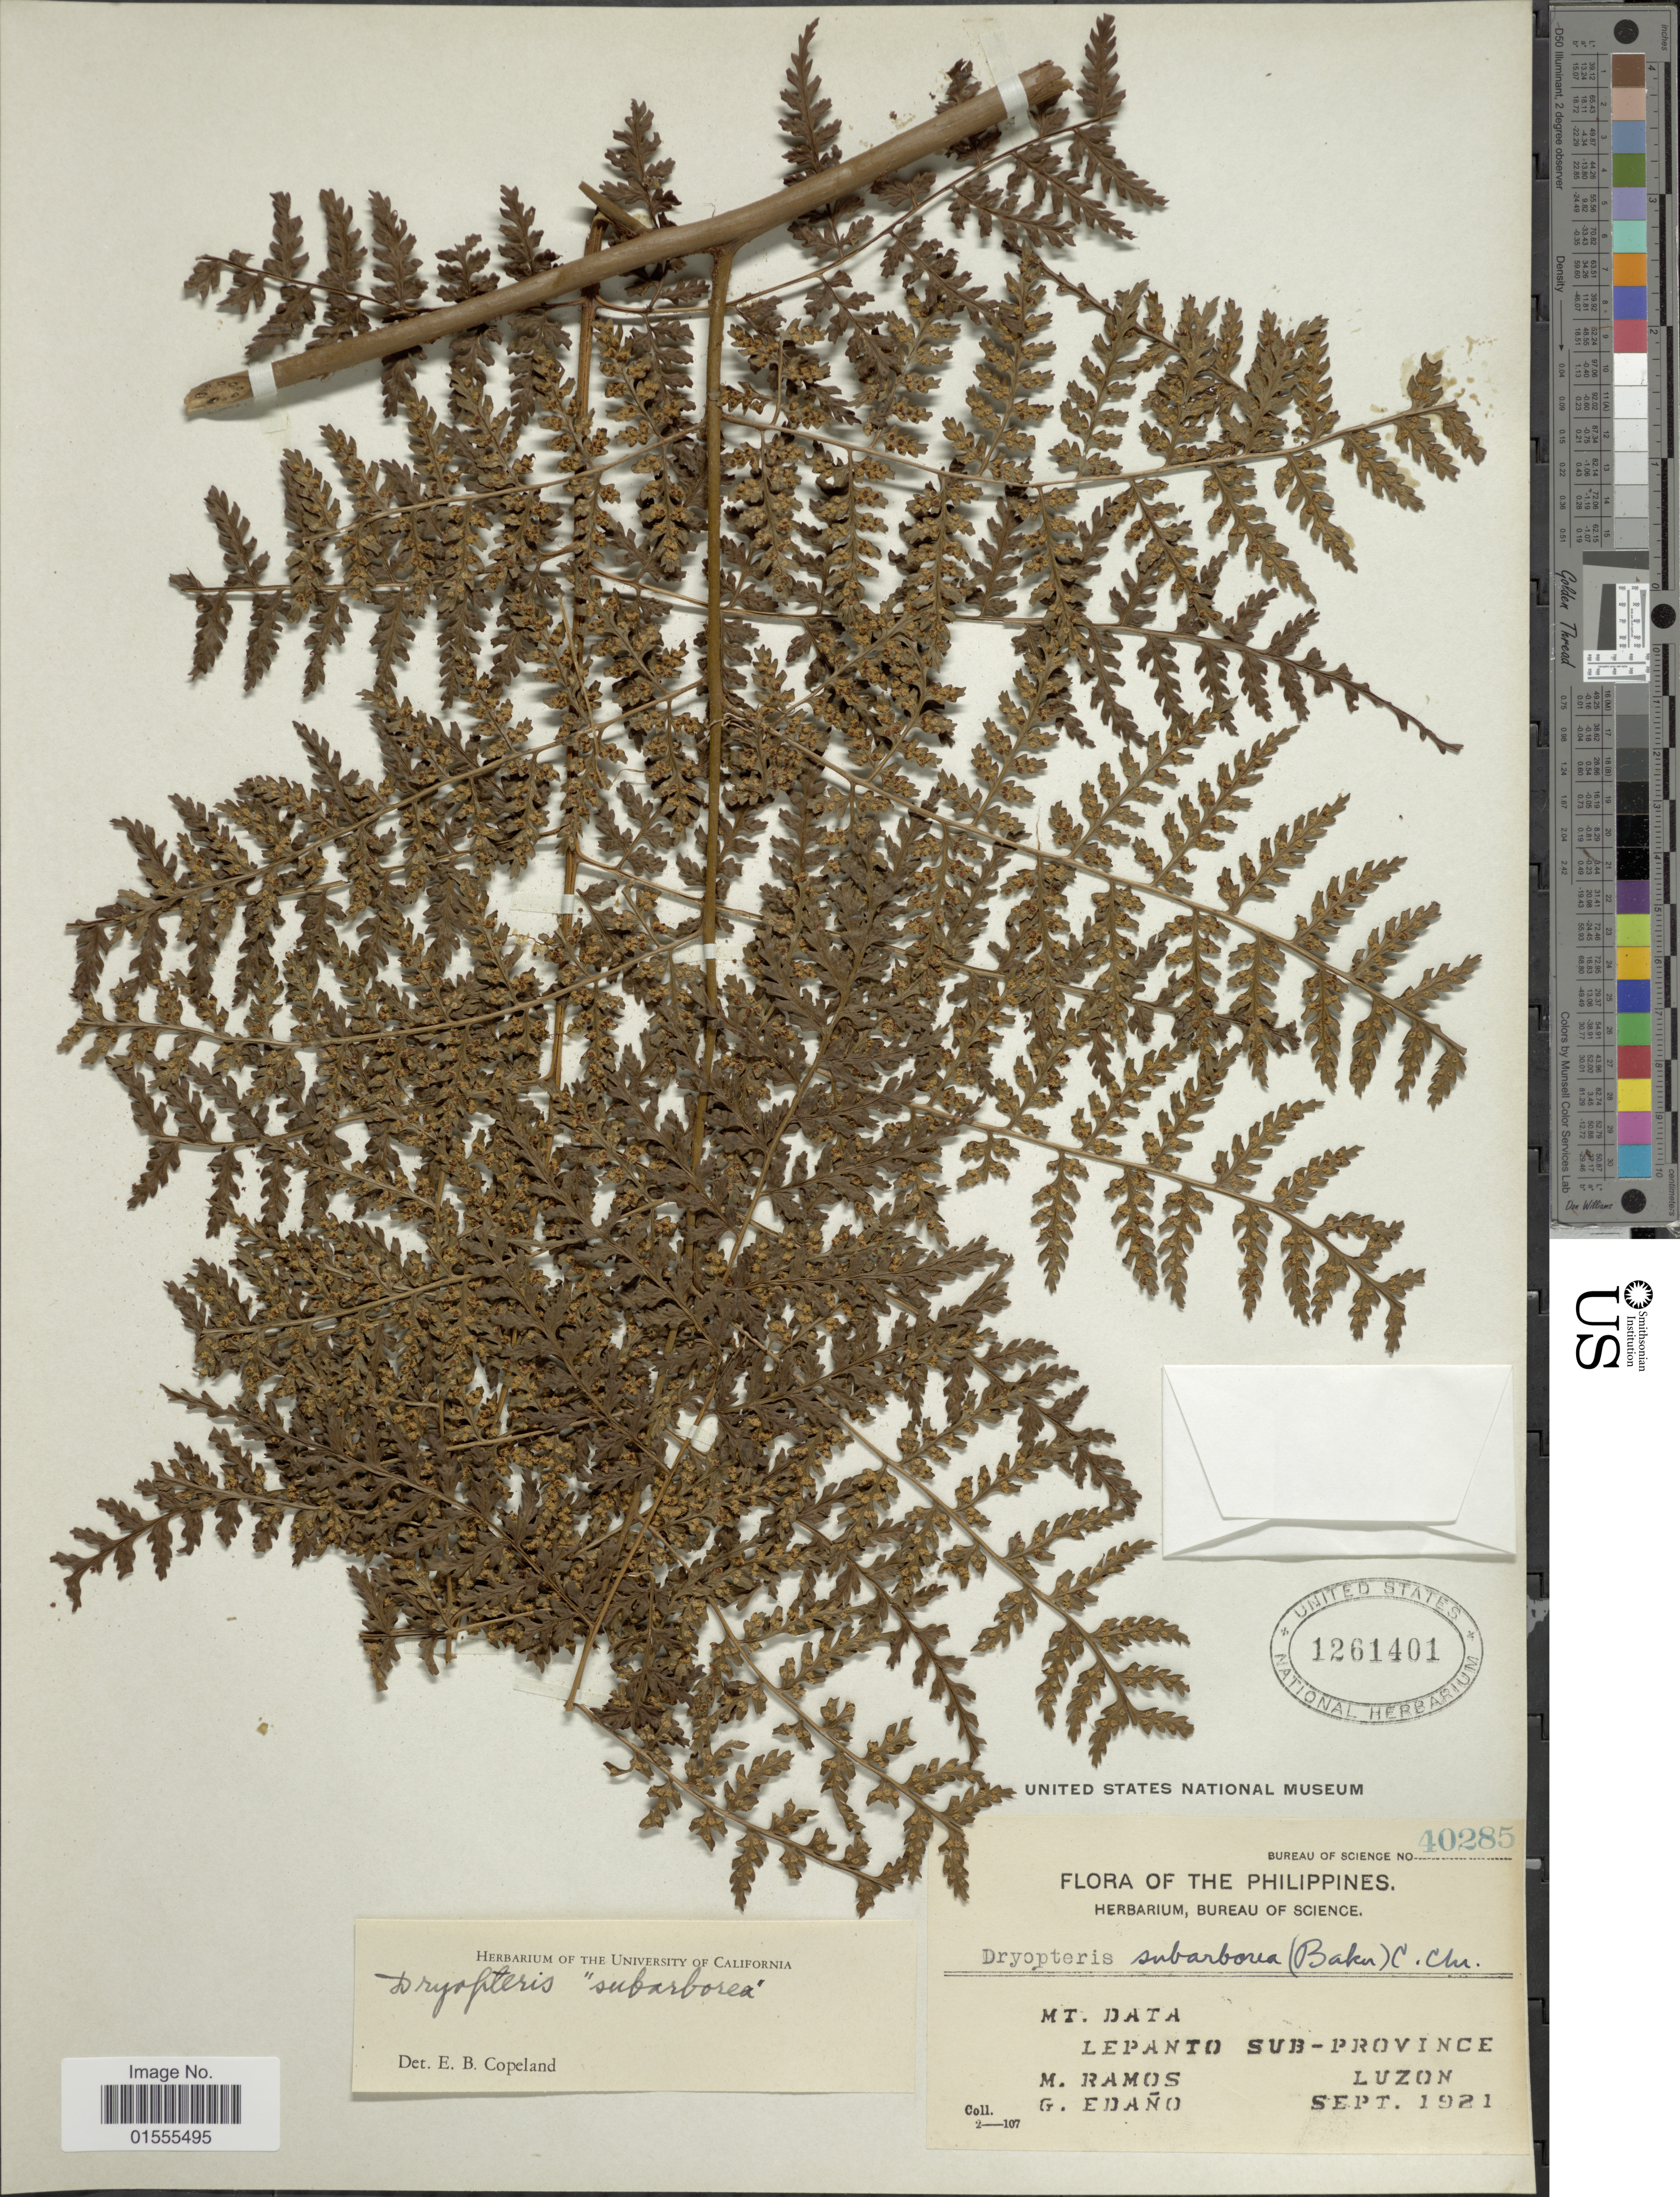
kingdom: Plantae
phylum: Tracheophyta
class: Polypodiopsida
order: Polypodiales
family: Dryopteridaceae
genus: Dryopteris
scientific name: Dryopteris subarborea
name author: (Baker) C. Chr.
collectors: M. Ramos & G. Edaño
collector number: Bureau of Science 40285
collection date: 1921-09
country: Philippines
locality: Mt. Data, lepanto Sub-province, Luzon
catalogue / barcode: US 1261401